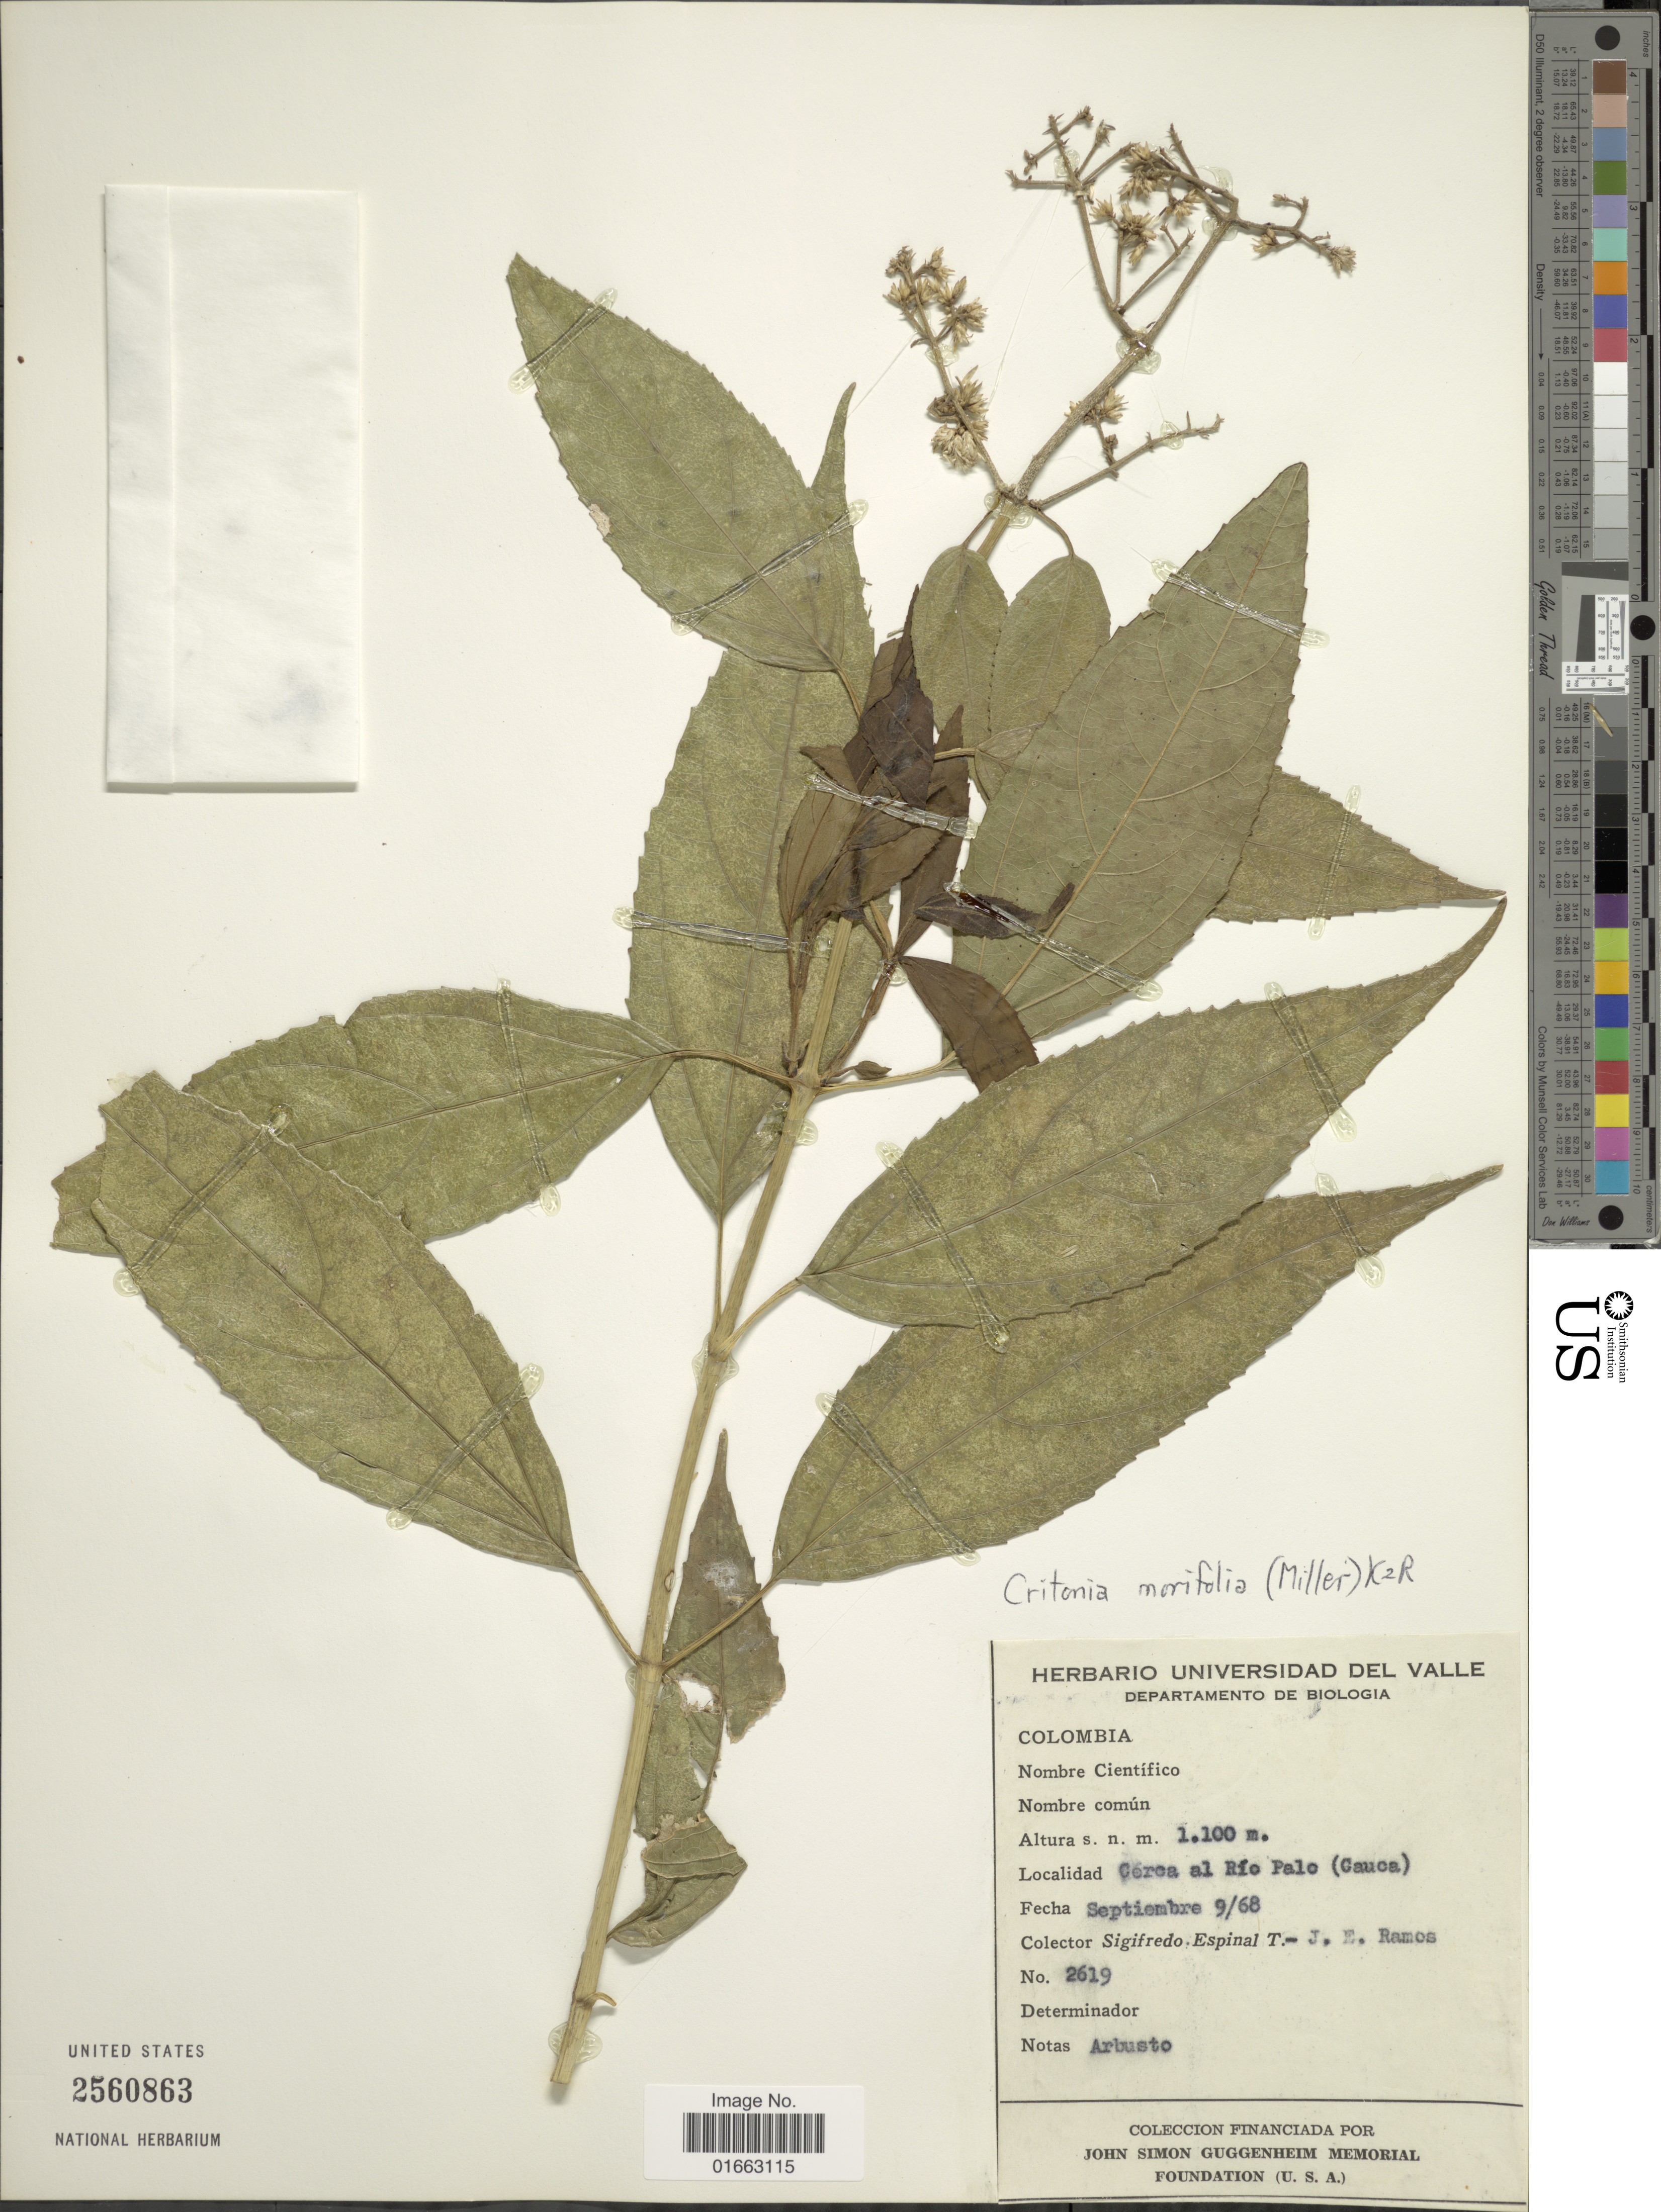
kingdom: Plantae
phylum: Tracheophyta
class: Magnoliopsida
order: Asterales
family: Asteraceae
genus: Critonia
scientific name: Critonia morifolia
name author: (Mill.) R.M. King & H. Rob.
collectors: L. S. Espinal & J. E. Ramos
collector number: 2619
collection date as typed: Transcribed d/m/y: 9/9/68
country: Colombia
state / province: Cauca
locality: Cerca al Río Palo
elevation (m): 1100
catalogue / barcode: US 2560863